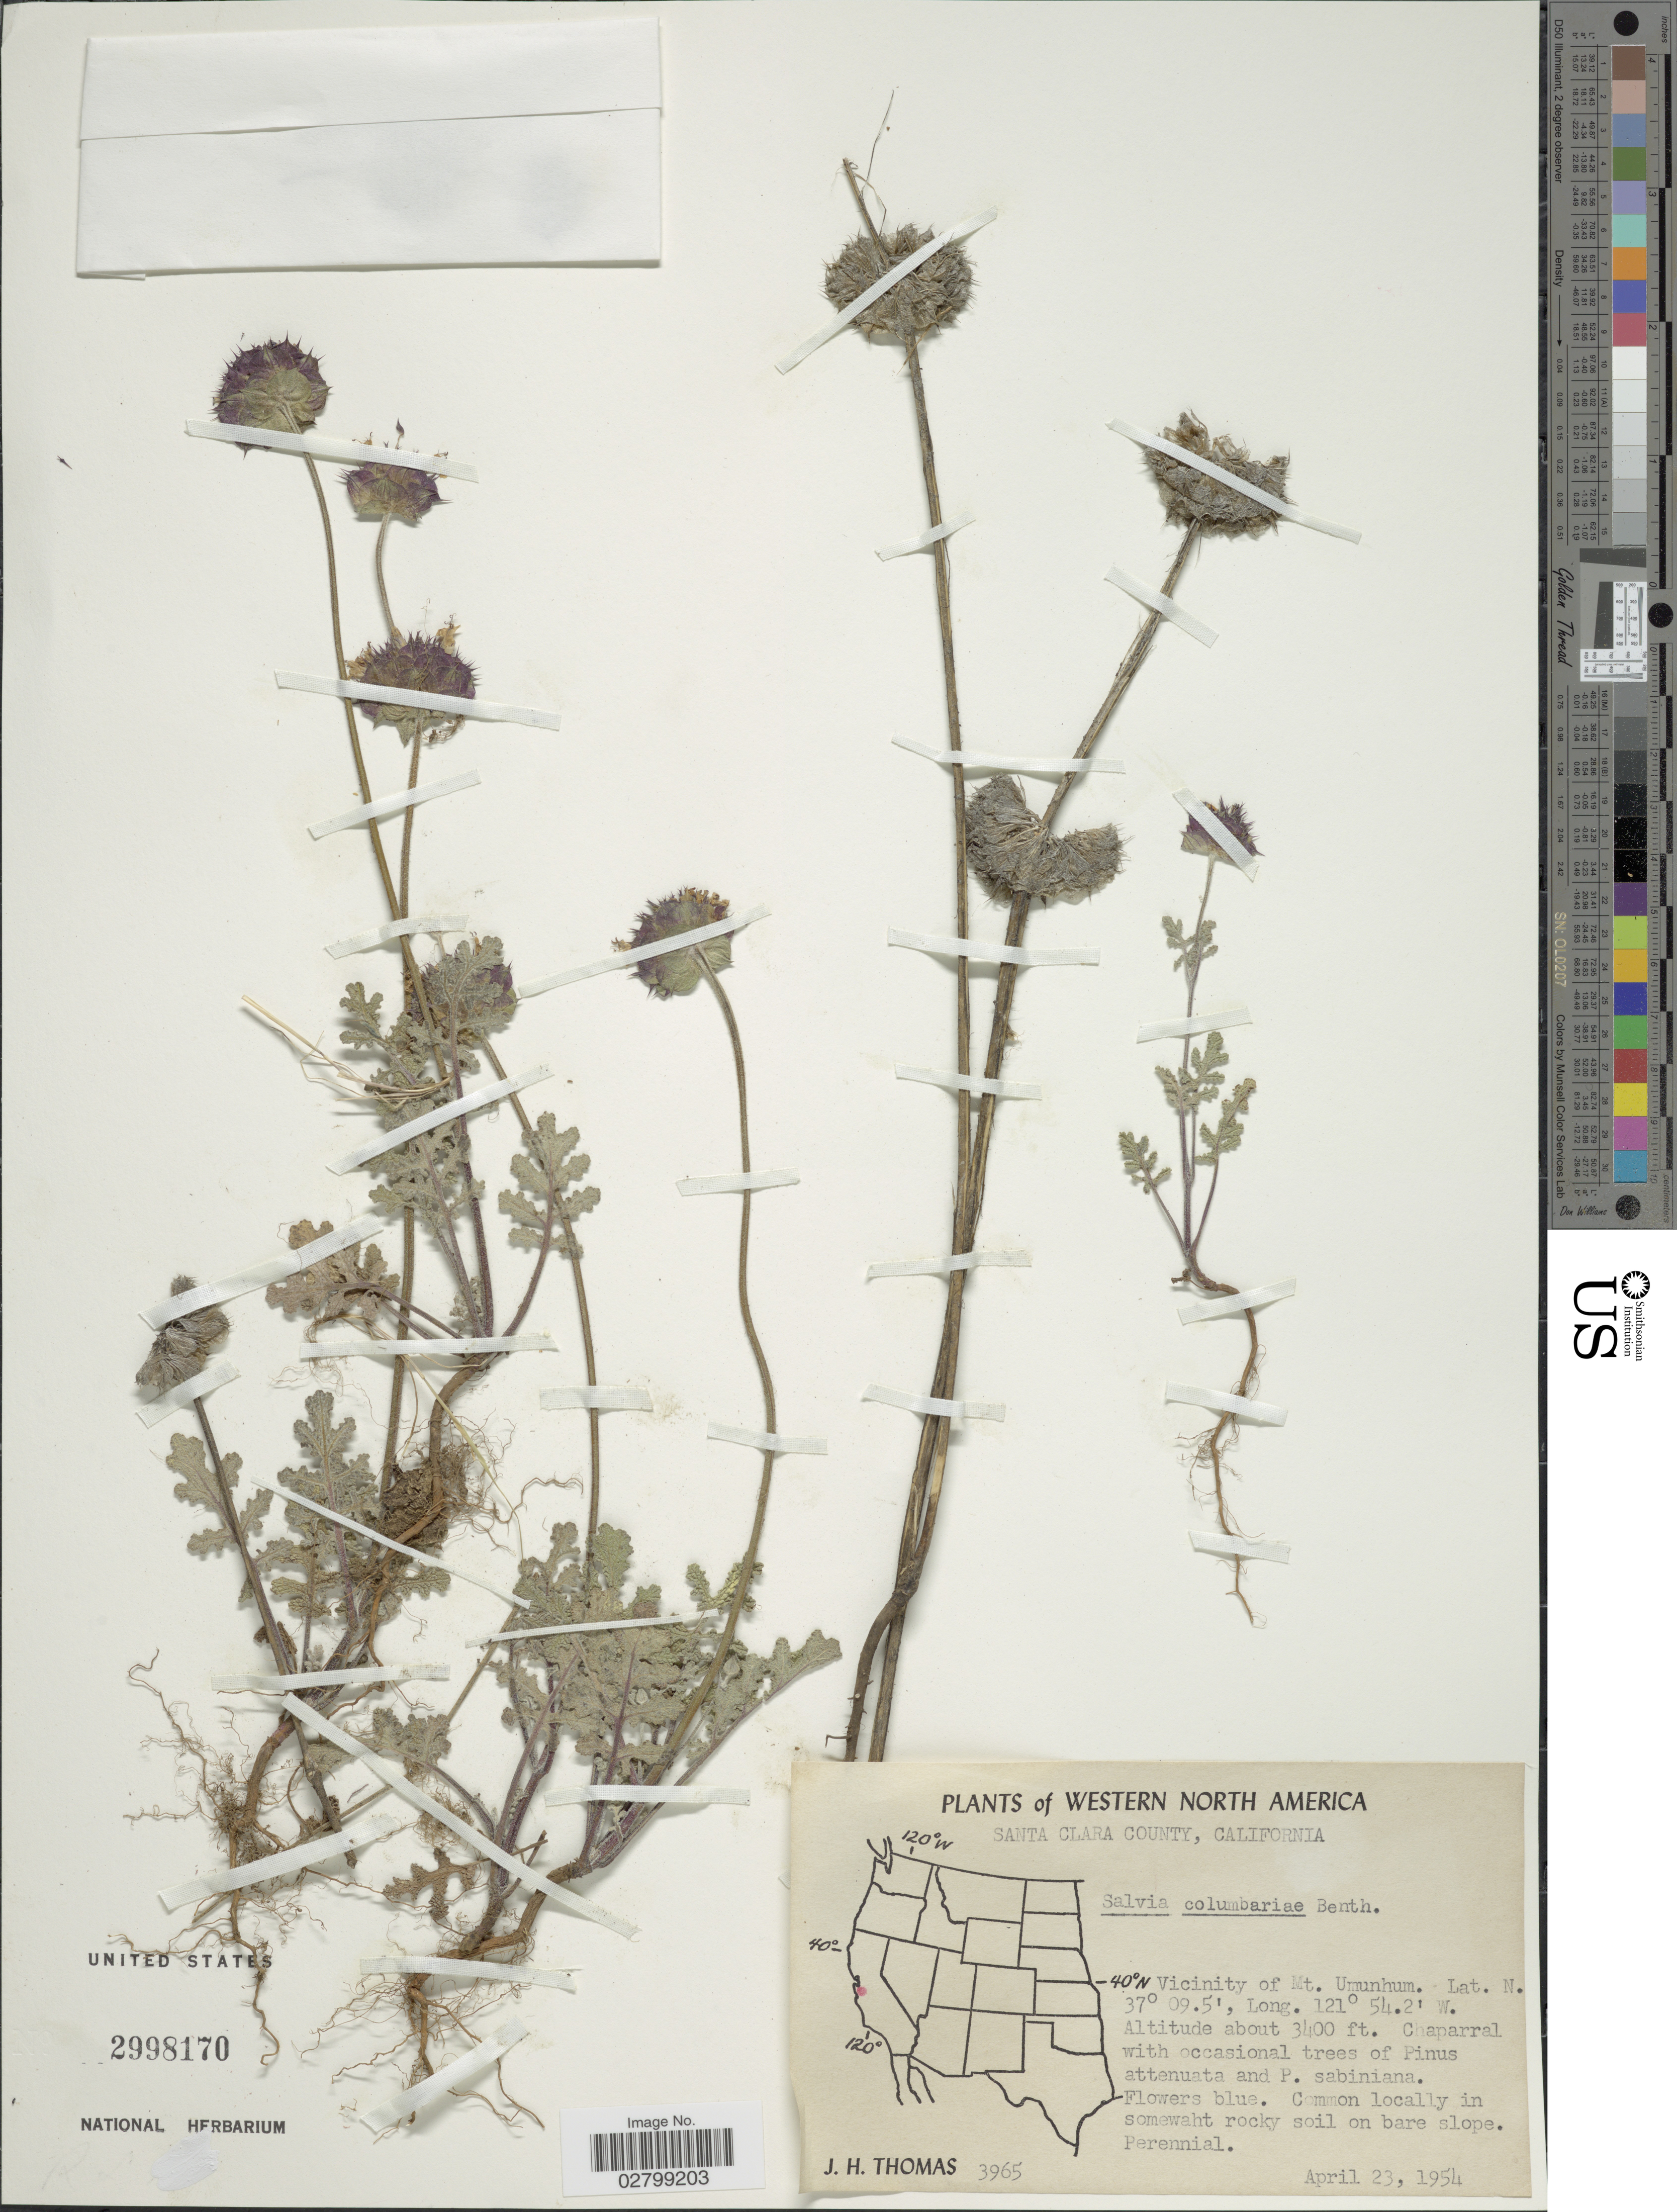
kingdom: Plantae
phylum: Tracheophyta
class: Magnoliopsida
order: Lamiales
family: Lamiaceae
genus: Salvia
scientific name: Salvia columbariae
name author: Benth.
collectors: J. H. Thomas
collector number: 3965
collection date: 1954-04-23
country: United States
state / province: California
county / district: Santa Clara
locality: Western North America. Santa Clara County. Vicinity of Mt. Umunhum.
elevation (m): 1036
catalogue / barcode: US 2998170